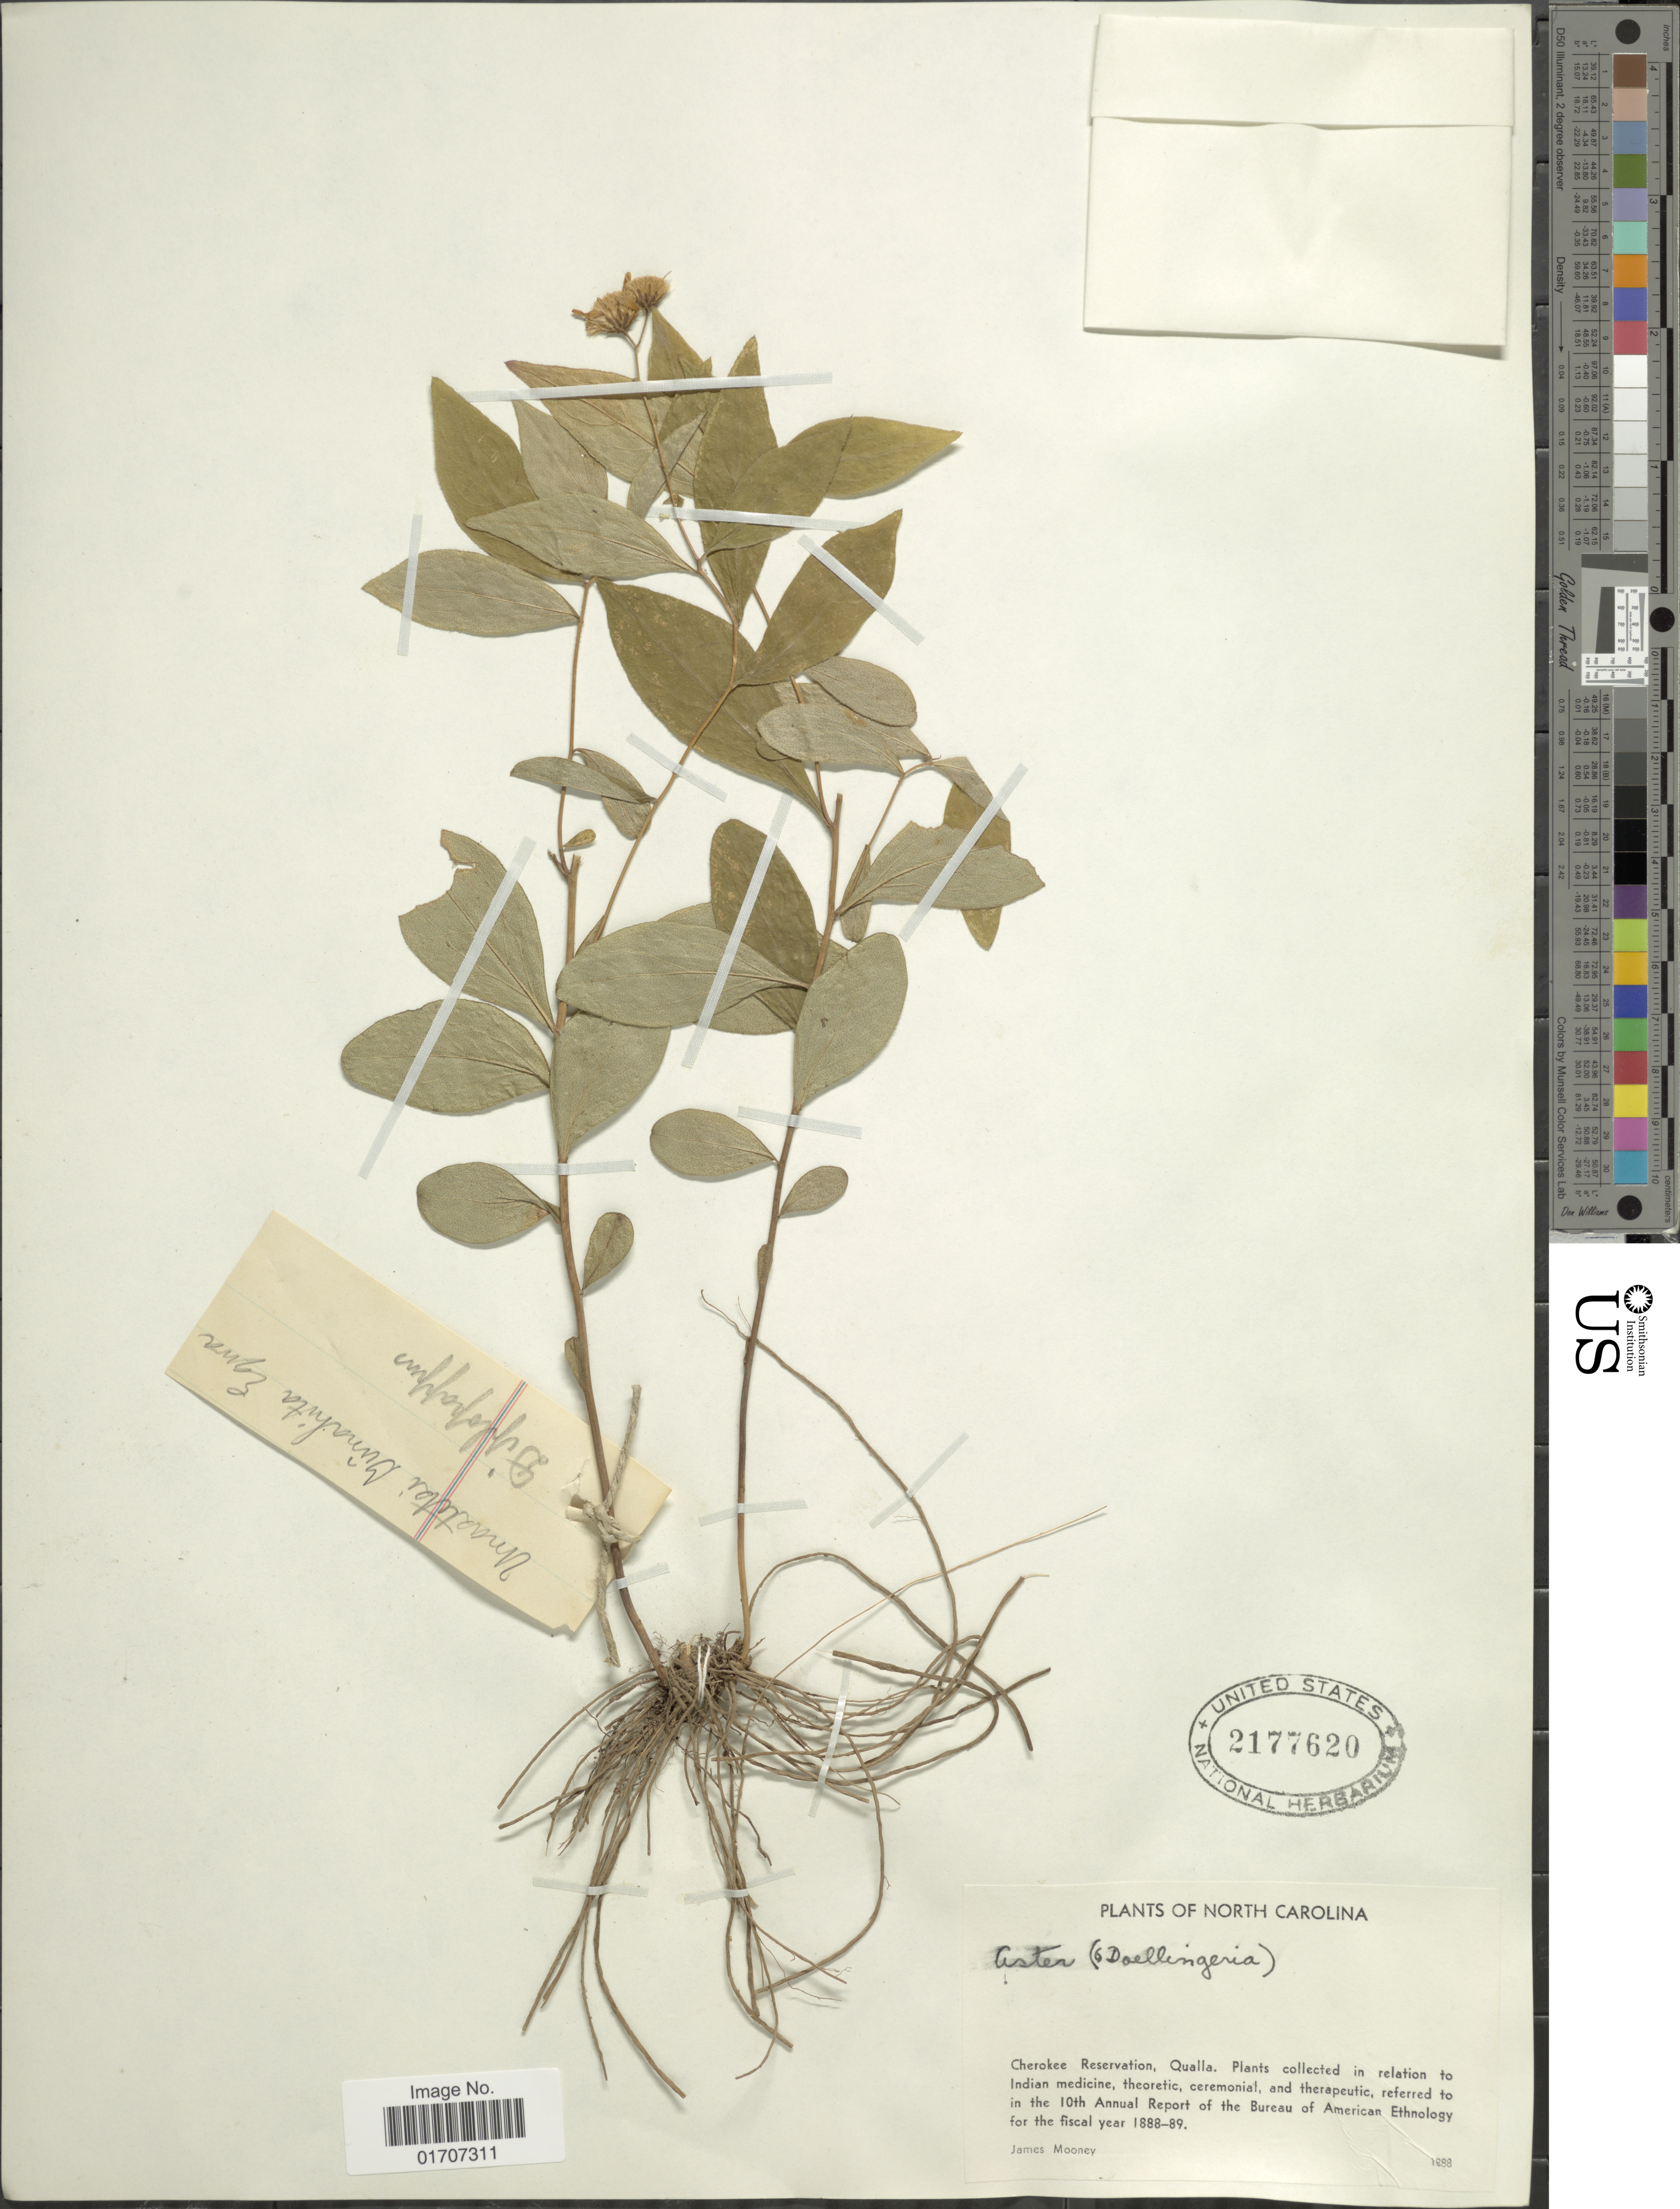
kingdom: Plantae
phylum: Tracheophyta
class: Magnoliopsida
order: Asterales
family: Asteraceae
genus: Doellingeria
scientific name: Doellingeria infirma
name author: (Michx.) Greene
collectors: J. Mooney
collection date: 1888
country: United States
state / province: North Carolina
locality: Cherokee Reservation, Qualla, Plants collected in relation to Indian Medicine, Theoretic, ceremonial and therapeutic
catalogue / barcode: US 2177620